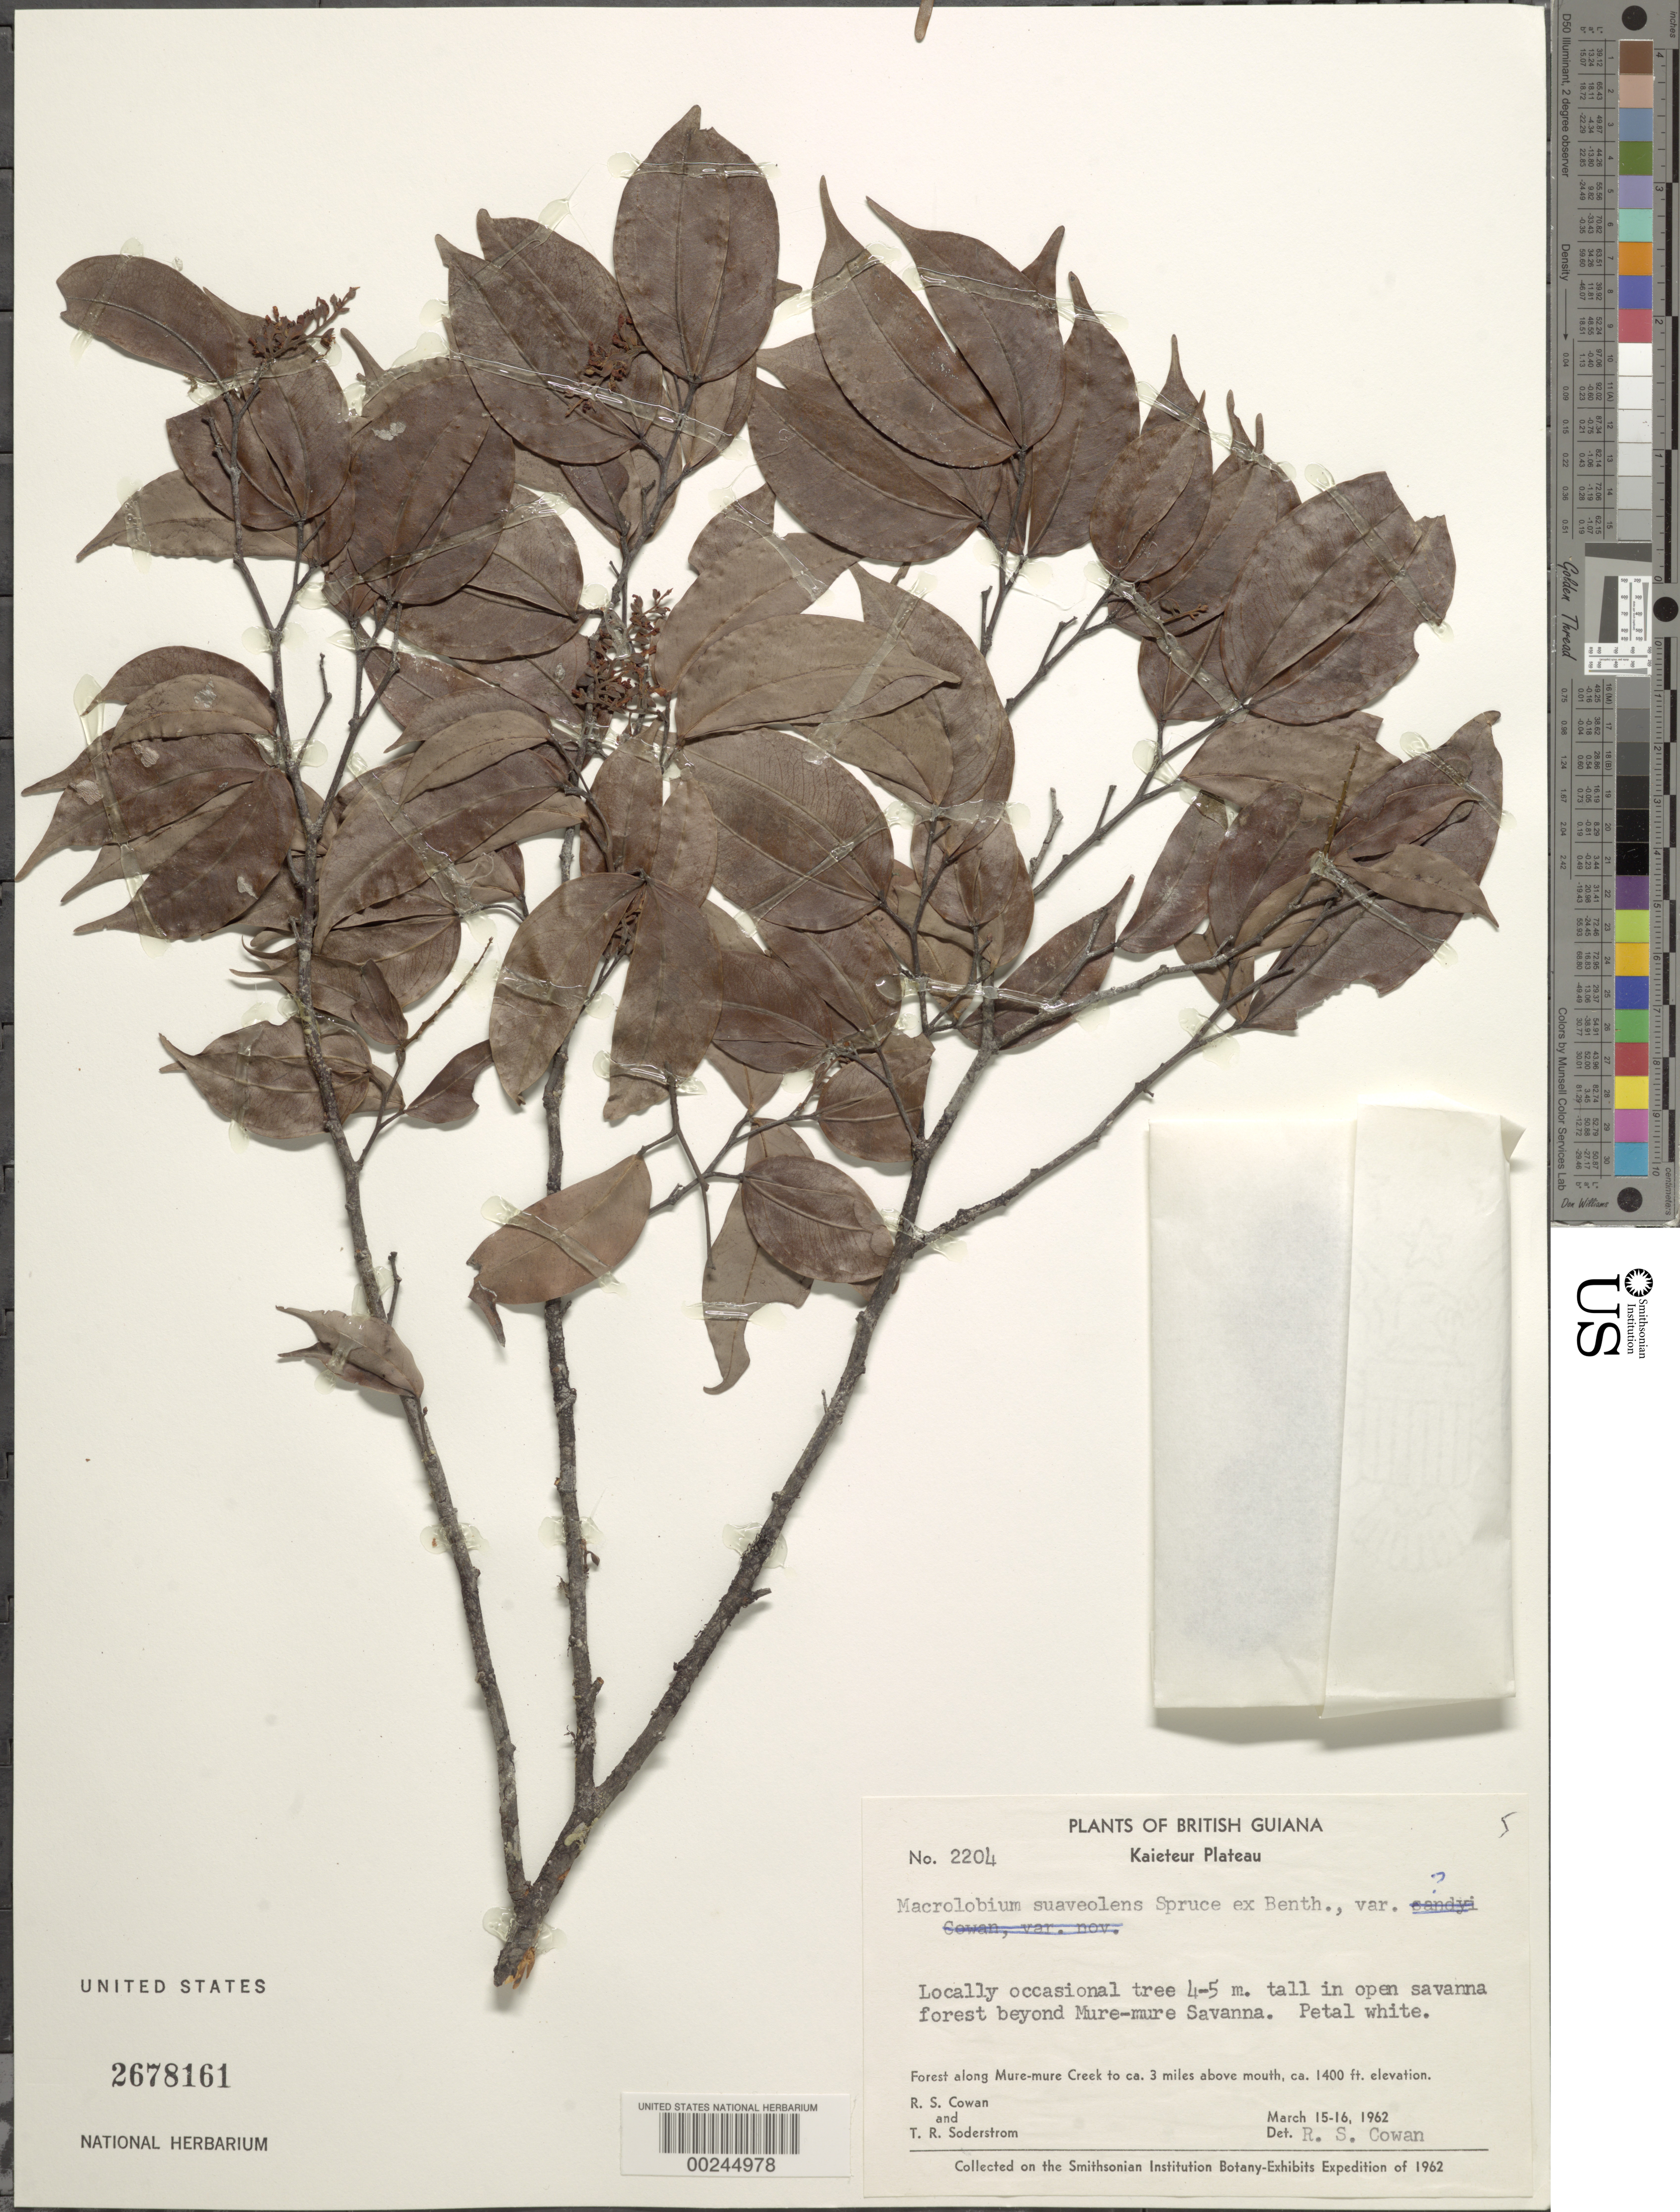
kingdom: Plantae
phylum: Tracheophyta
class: Magnoliopsida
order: Fabales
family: Fabaceae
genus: Macrolobium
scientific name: Macrolobium suaveolens var. suaveolens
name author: Benth.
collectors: R. S. Cowan & T. R. Soderstrom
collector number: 2204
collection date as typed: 15 Mar 1962 to 16 Mar 1962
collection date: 1962-03-15/1962-03-16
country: Guyana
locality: Along mure-mure creek to ca 3 mi above mouth; beyond mure-mure savanna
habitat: In open savanna forest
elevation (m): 427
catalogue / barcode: US 2678161